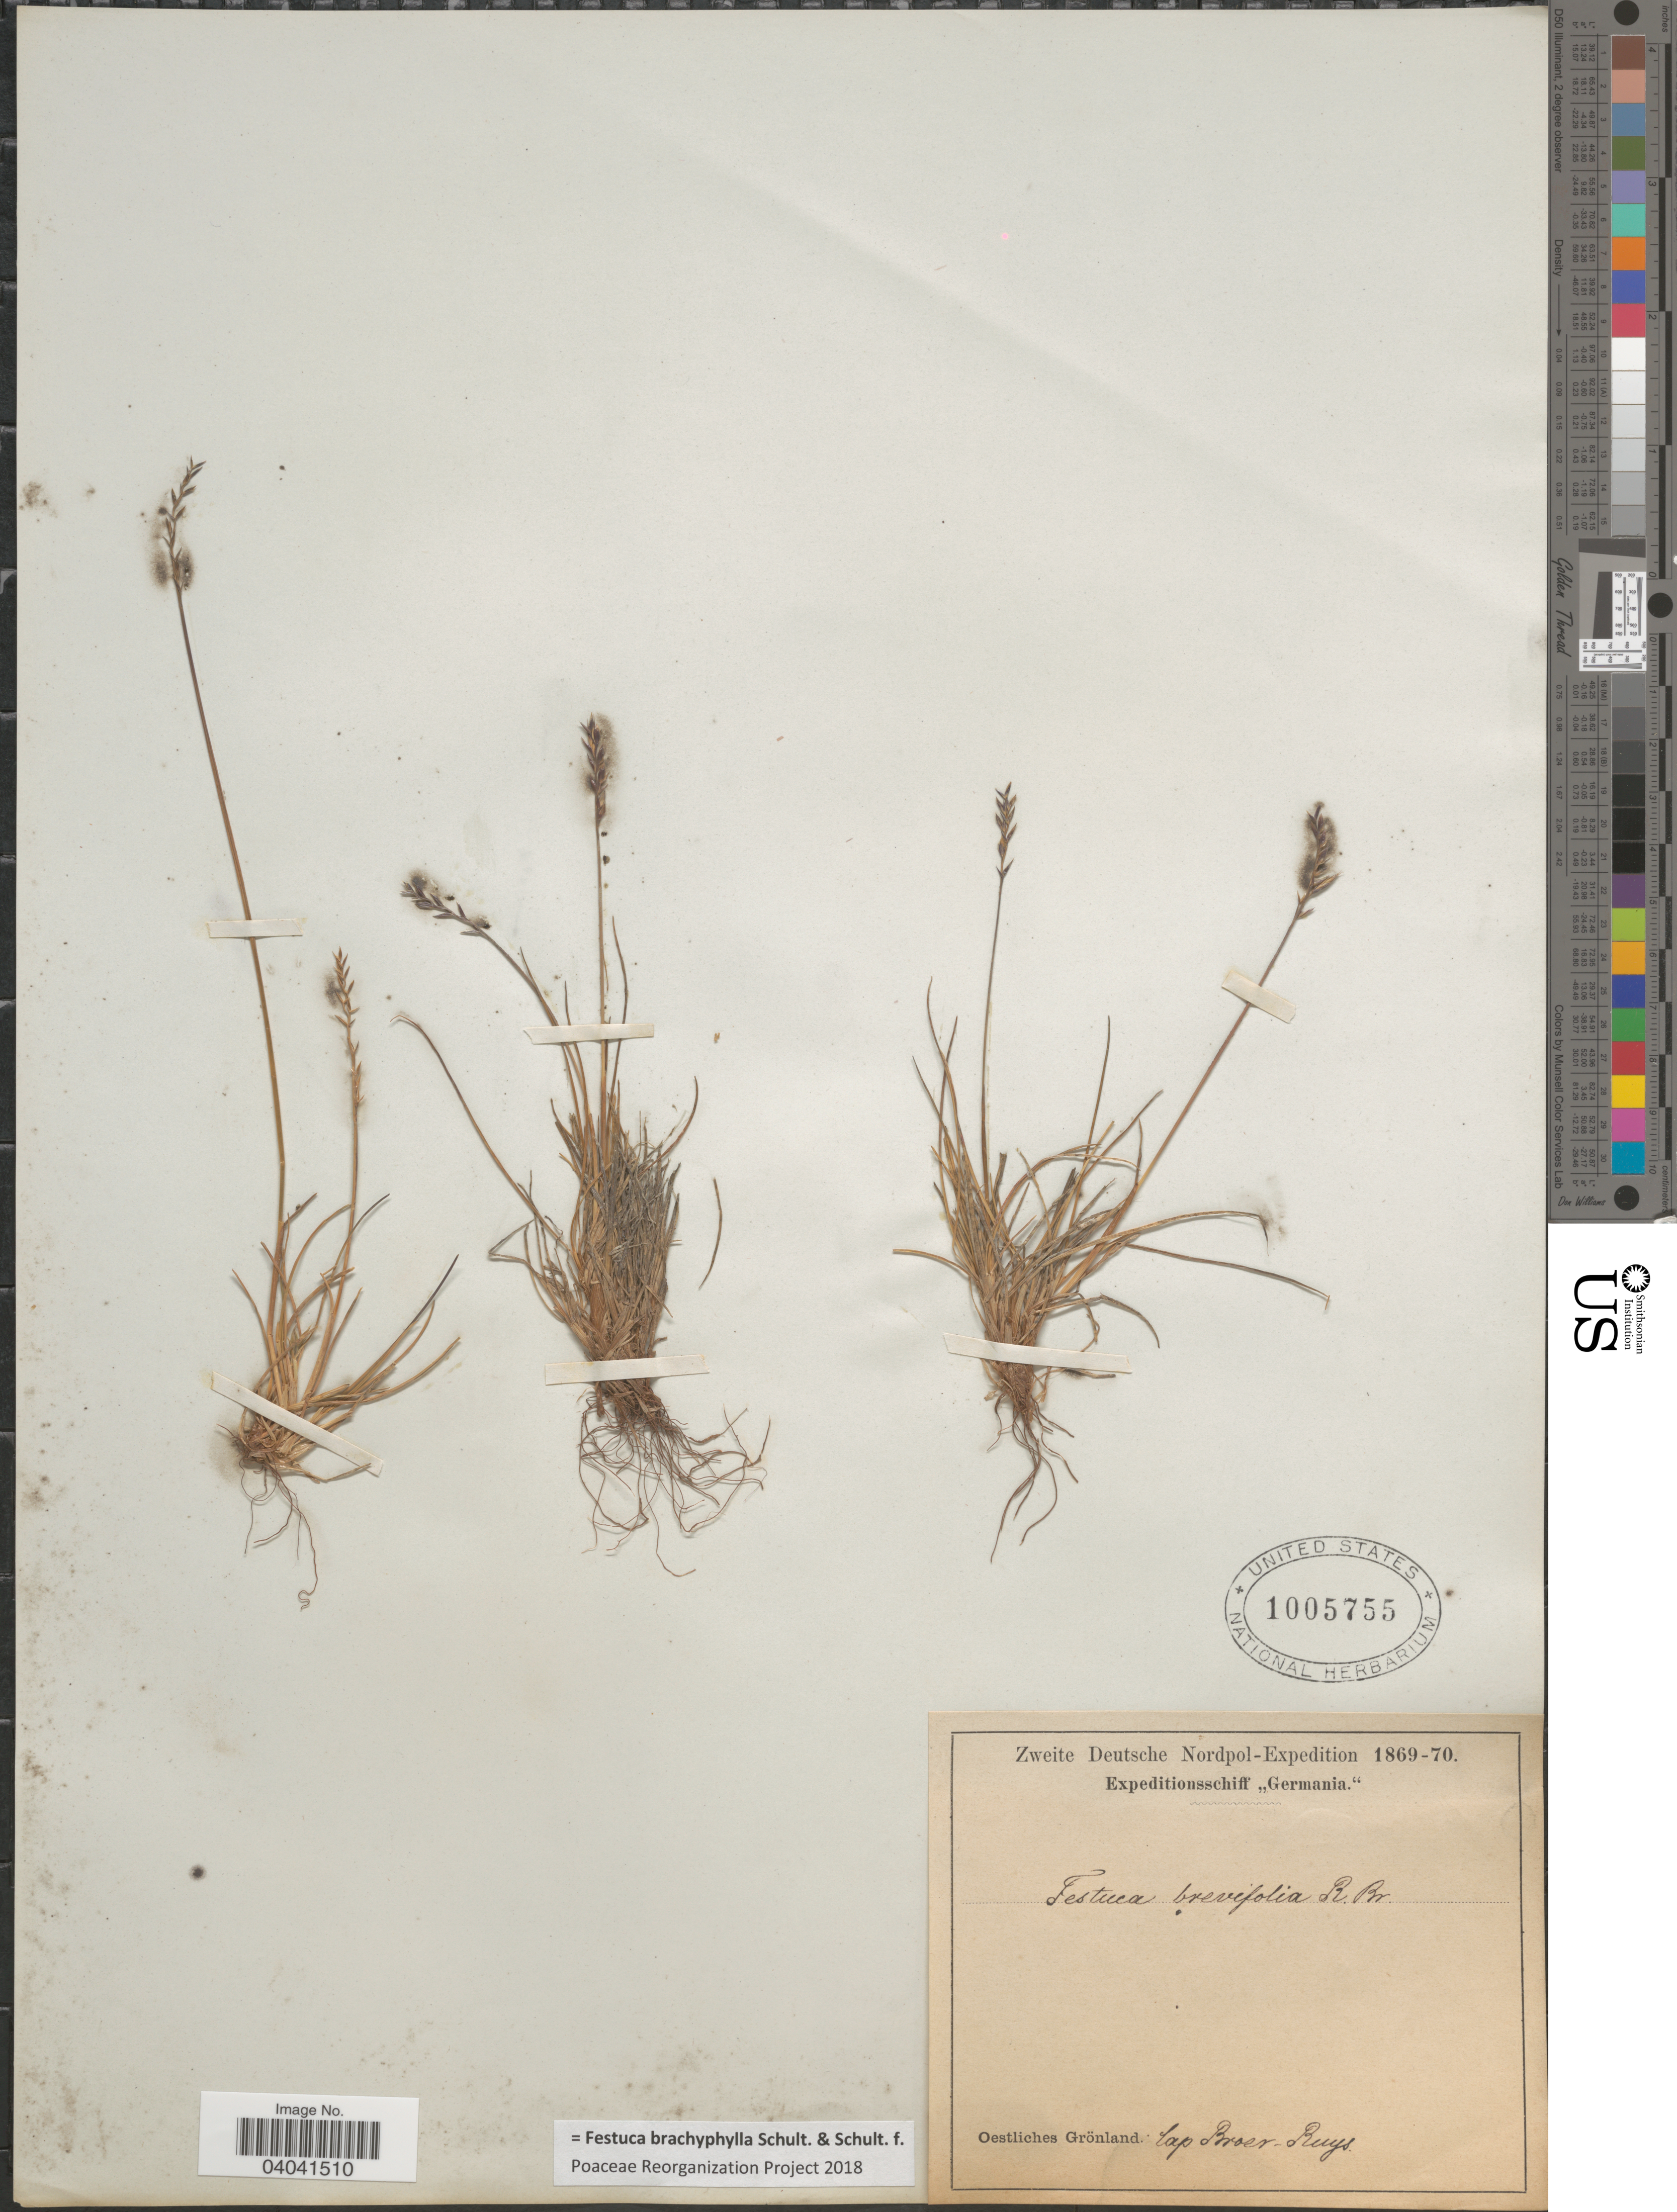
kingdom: Plantae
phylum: Tracheophyta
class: Liliopsida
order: Poales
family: Poaceae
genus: Festuca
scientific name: Festuca brachyphylla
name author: Schult. & Schult. f.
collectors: Zweite Deutsche Nordpol-Expedition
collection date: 1869/1870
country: Greenland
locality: Oestliches Grönland. Kap Broer Ruys.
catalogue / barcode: US 1005755